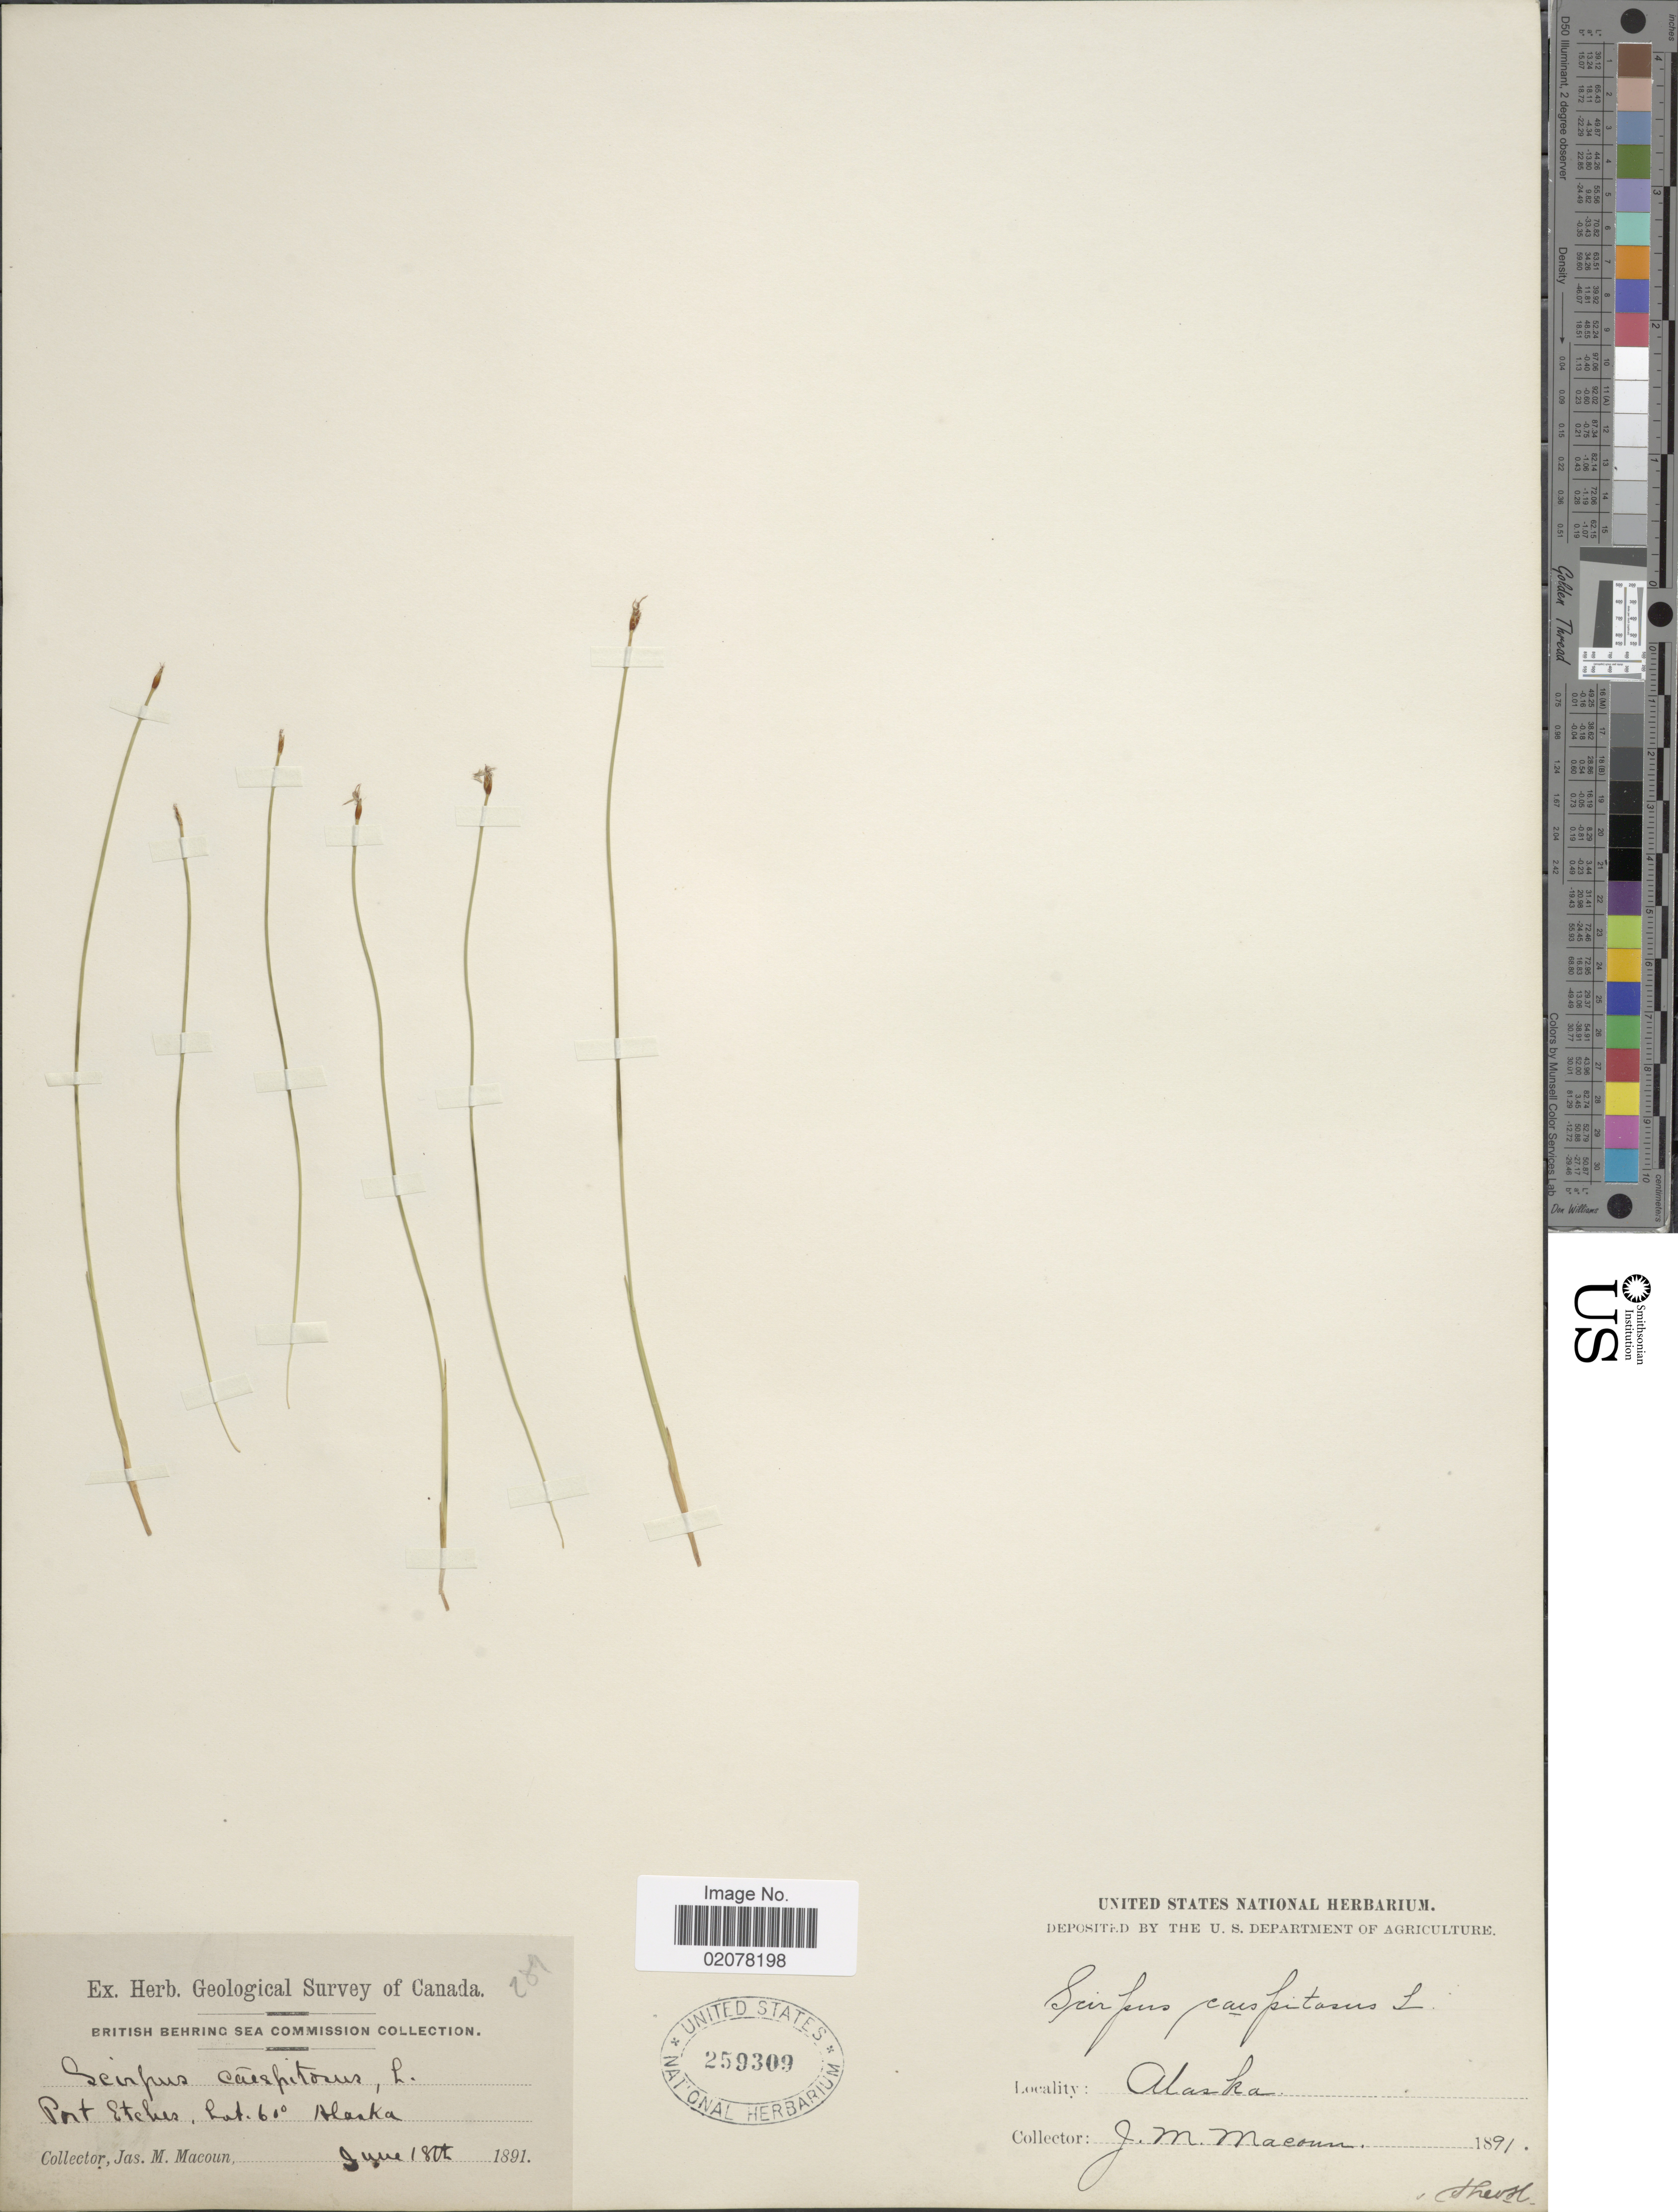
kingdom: Plantae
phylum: Tracheophyta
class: Liliopsida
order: Poales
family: Cyperaceae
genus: Trichophorum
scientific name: Trichophorum cespitosum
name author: (L.) Hartm.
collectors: J. M. Macoun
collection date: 1891-06-18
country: United States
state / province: Alaska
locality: Port Etches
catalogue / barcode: US 259309